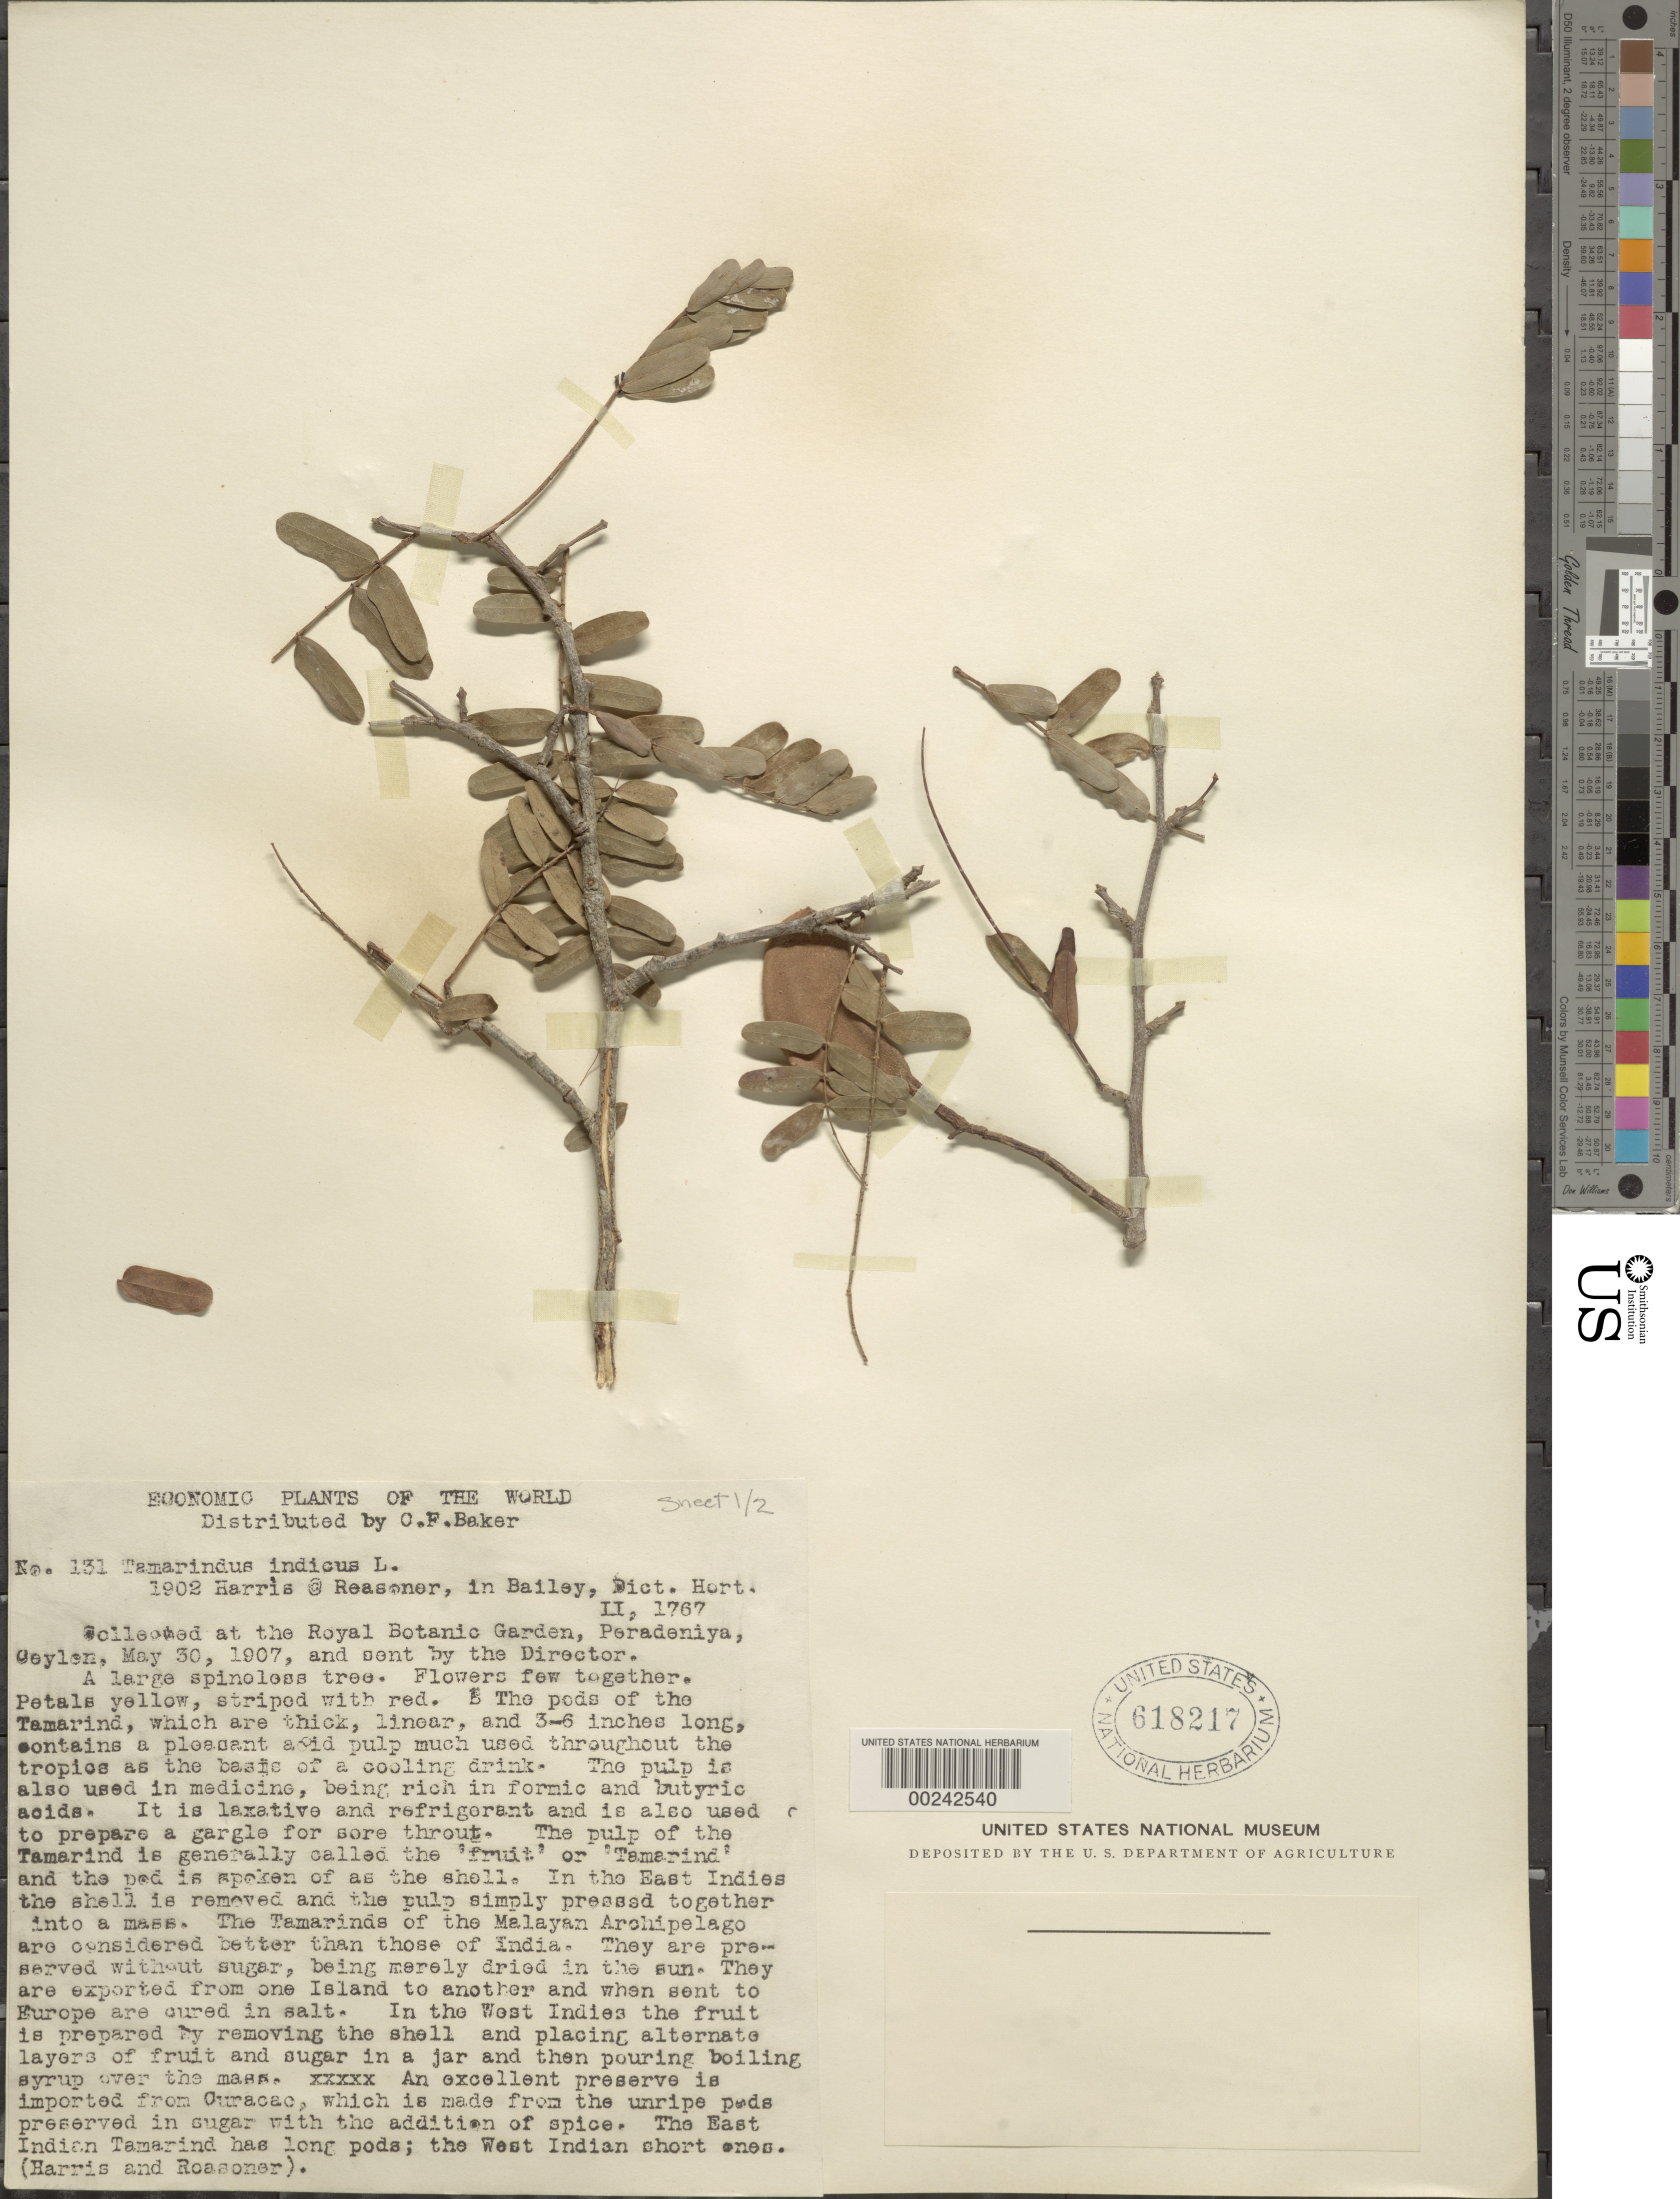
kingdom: Plantae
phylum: Tracheophyta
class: Magnoliopsida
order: Fabales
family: Fabaceae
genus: Tamarindus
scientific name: Tamarindus indica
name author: L.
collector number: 131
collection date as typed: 30 May 1907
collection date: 1907-05-30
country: Sri Lanka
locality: Royal botanic garden, peradeniya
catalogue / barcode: US 618217